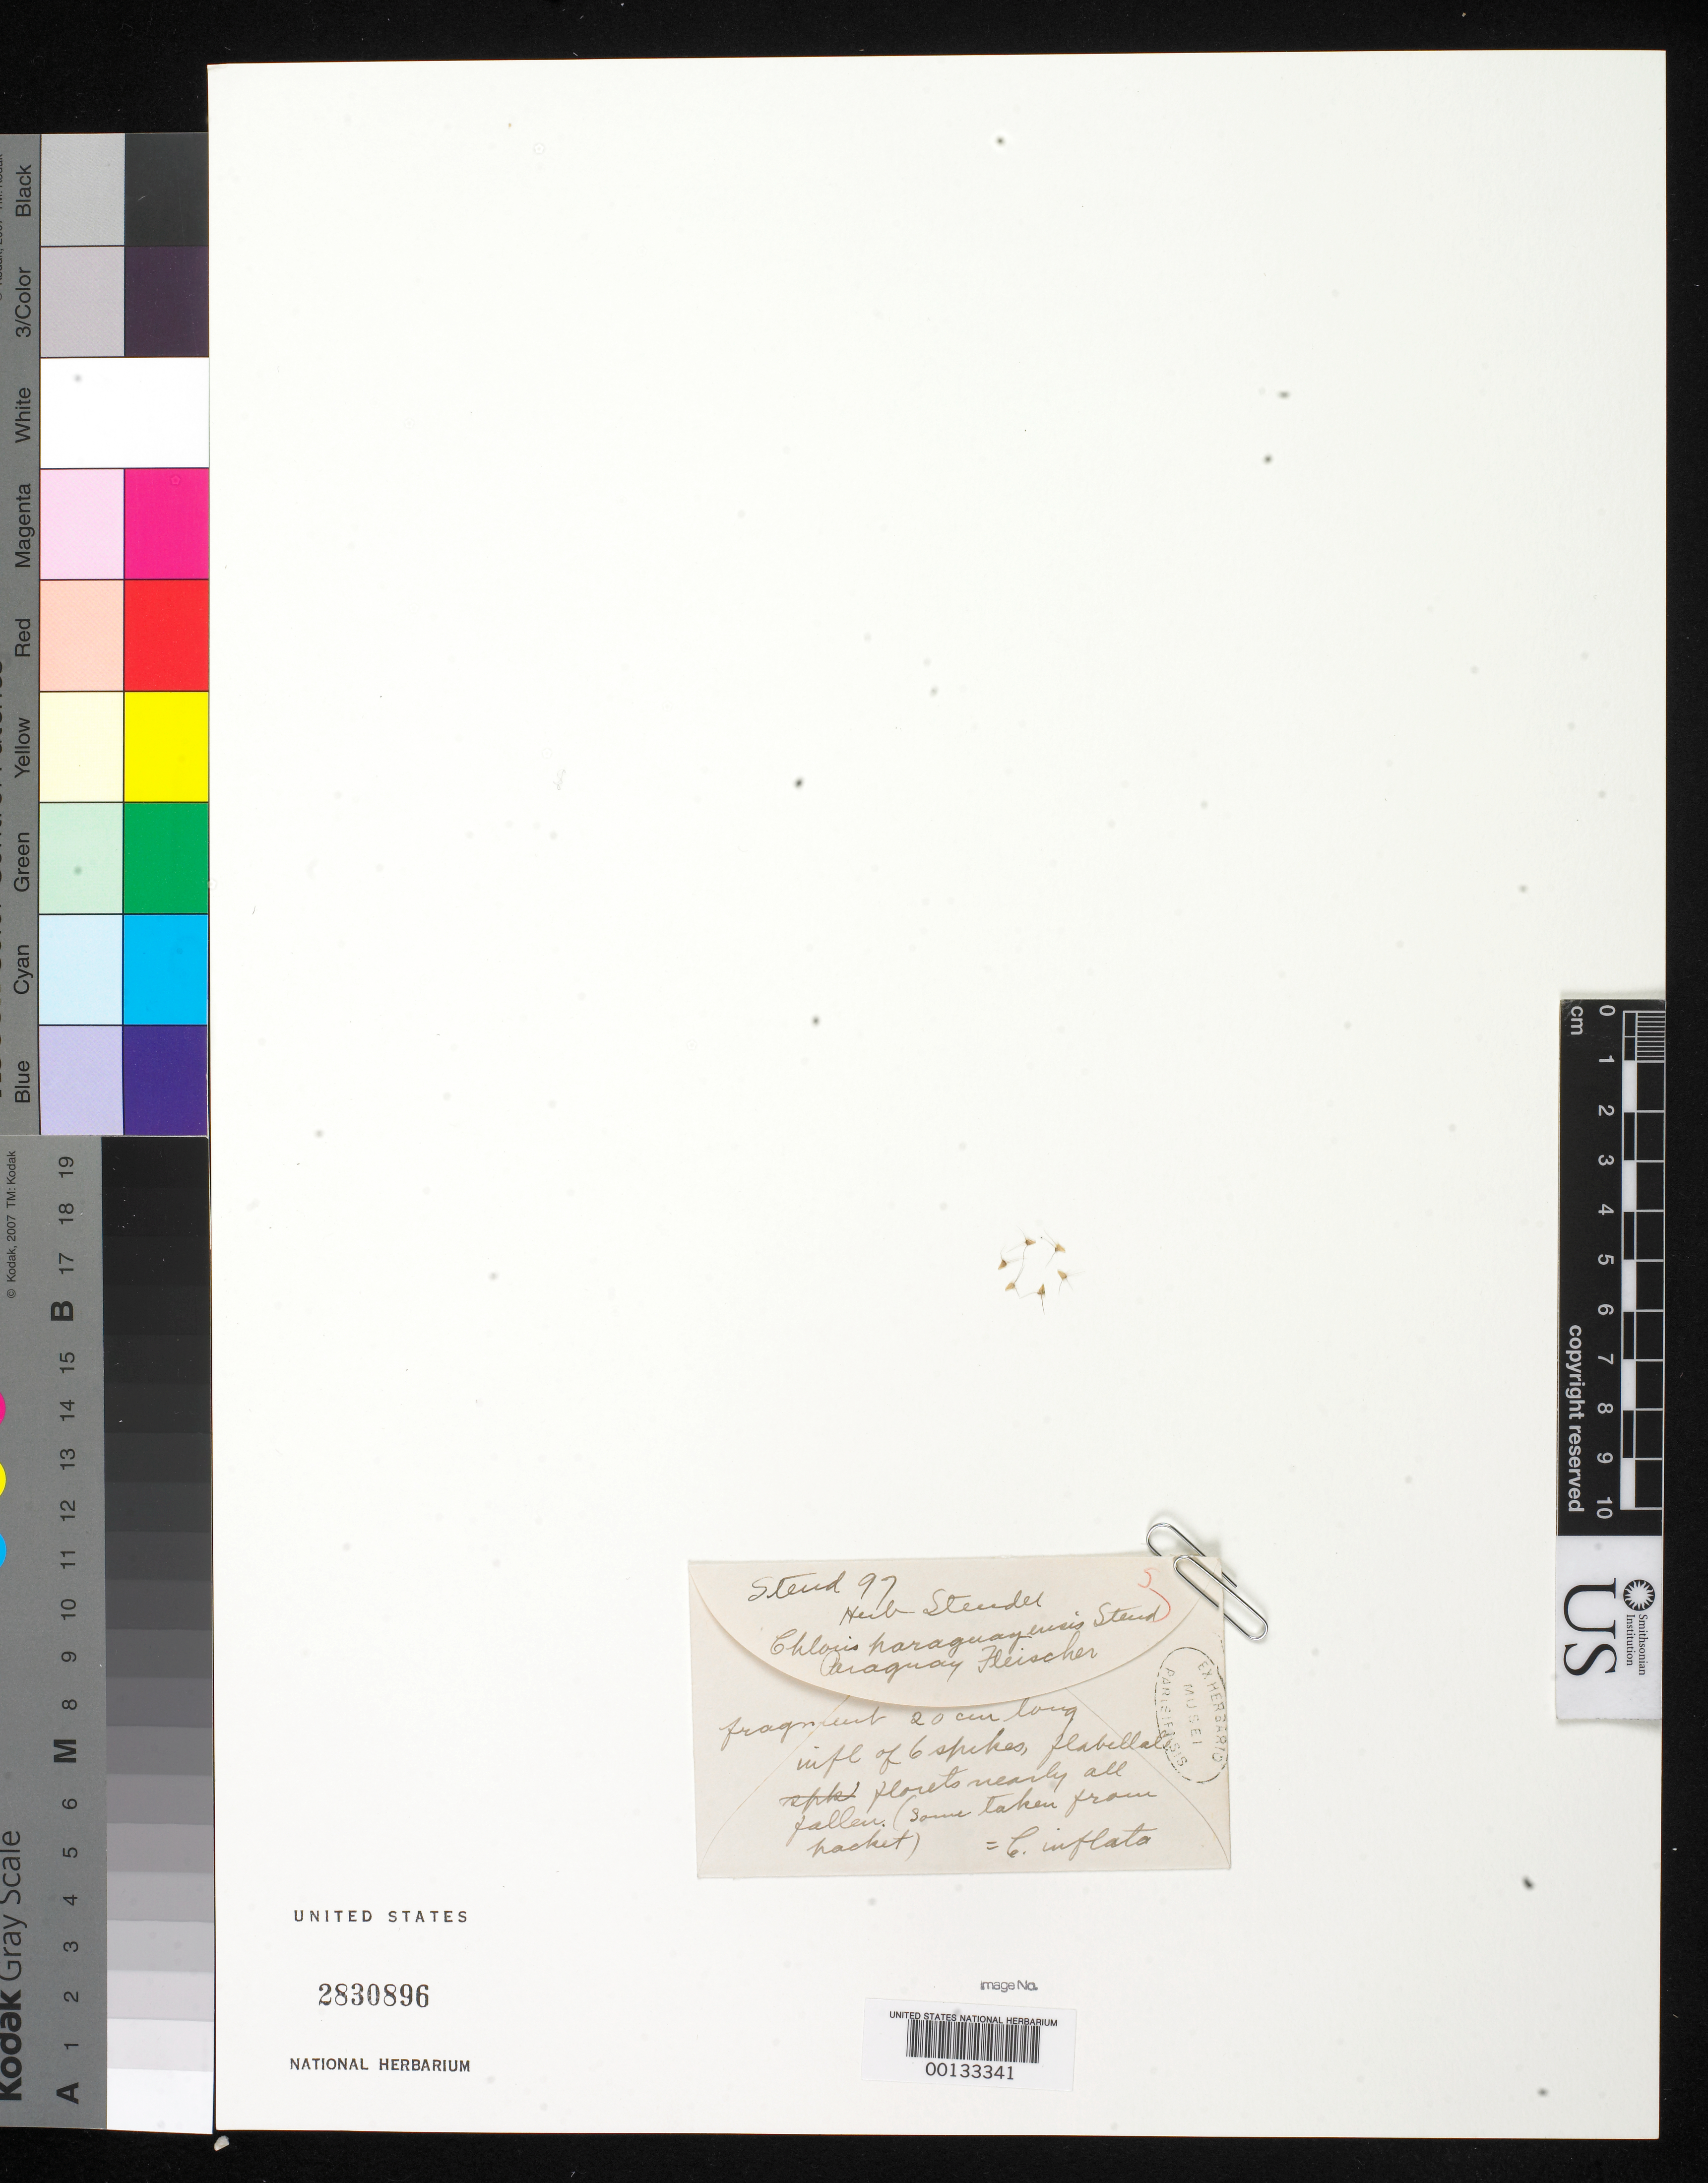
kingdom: Plantae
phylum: Tracheophyta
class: Liliopsida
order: Poales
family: Poaceae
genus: Chloris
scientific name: Chloris paraguayensis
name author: Steud.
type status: Type Fragment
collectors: -- Fleischer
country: Paraguay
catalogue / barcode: US 2830896